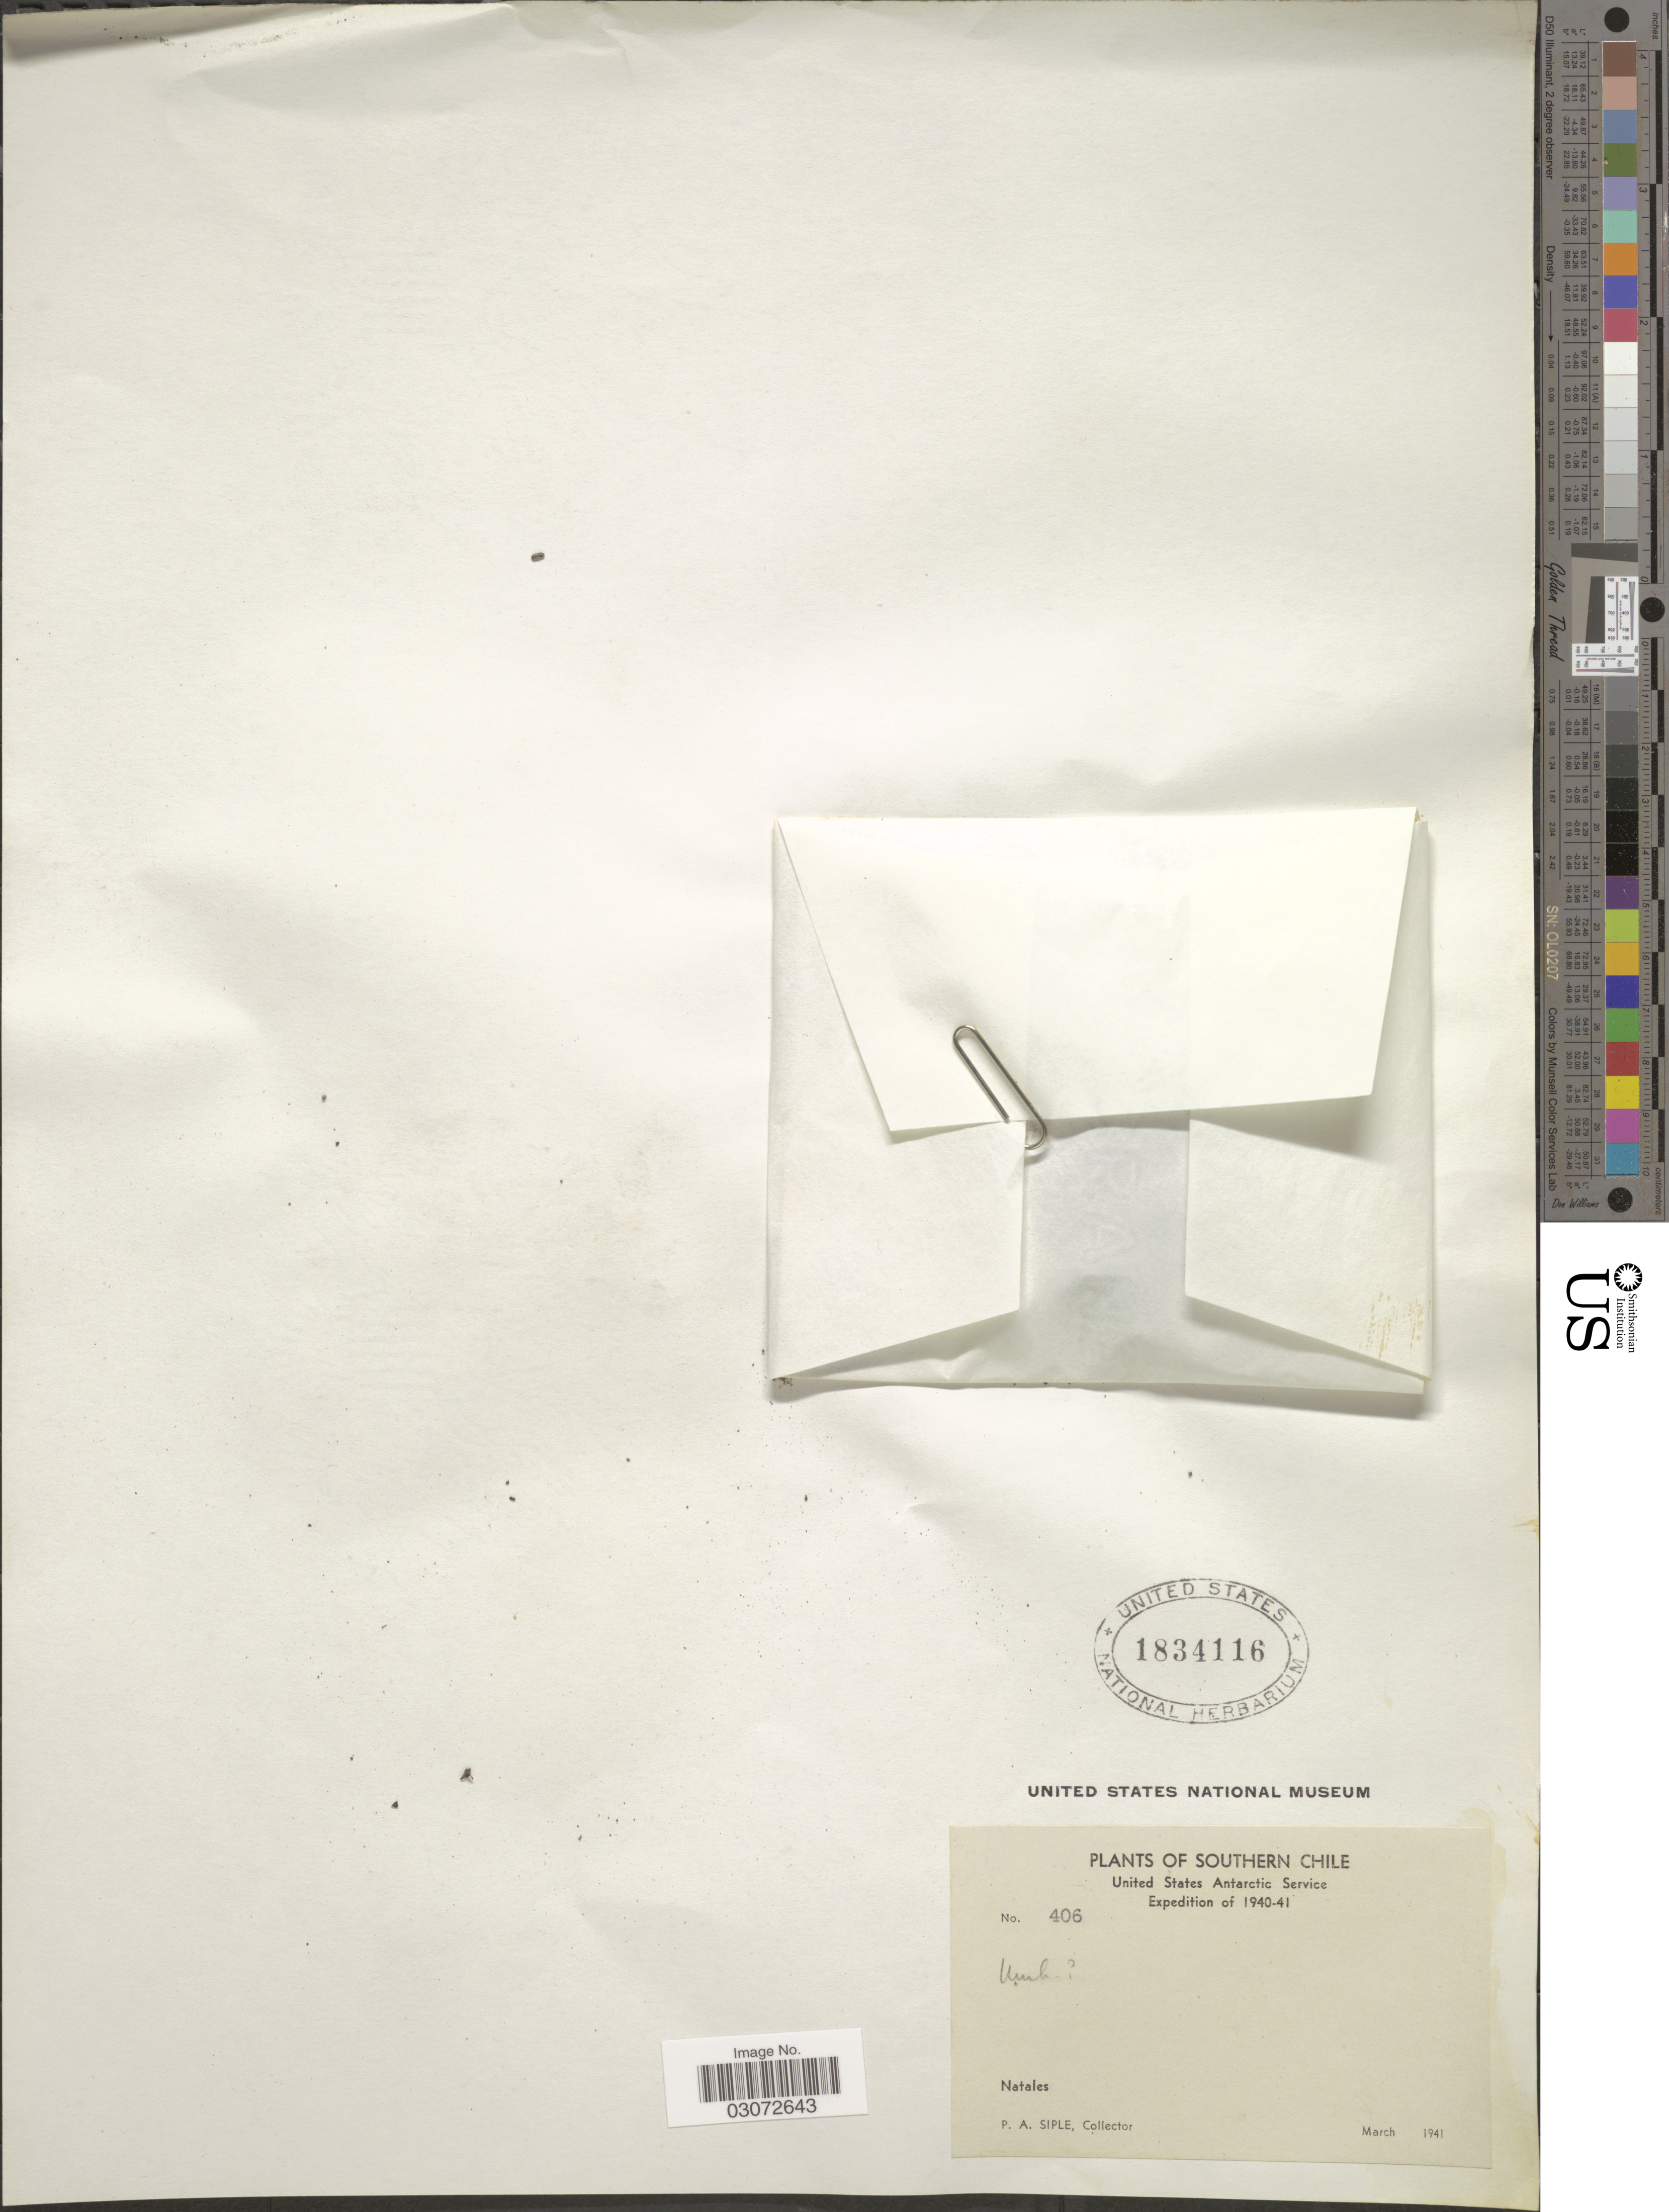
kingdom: Plantae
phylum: Tracheophyta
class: Magnoliopsida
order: Apiales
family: Apiaceae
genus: Azorella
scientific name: Azorella caespitosa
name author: Cav.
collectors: P. Siple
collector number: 406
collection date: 1941-03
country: Chile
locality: Southern Chile. Natales.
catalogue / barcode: US 1834116